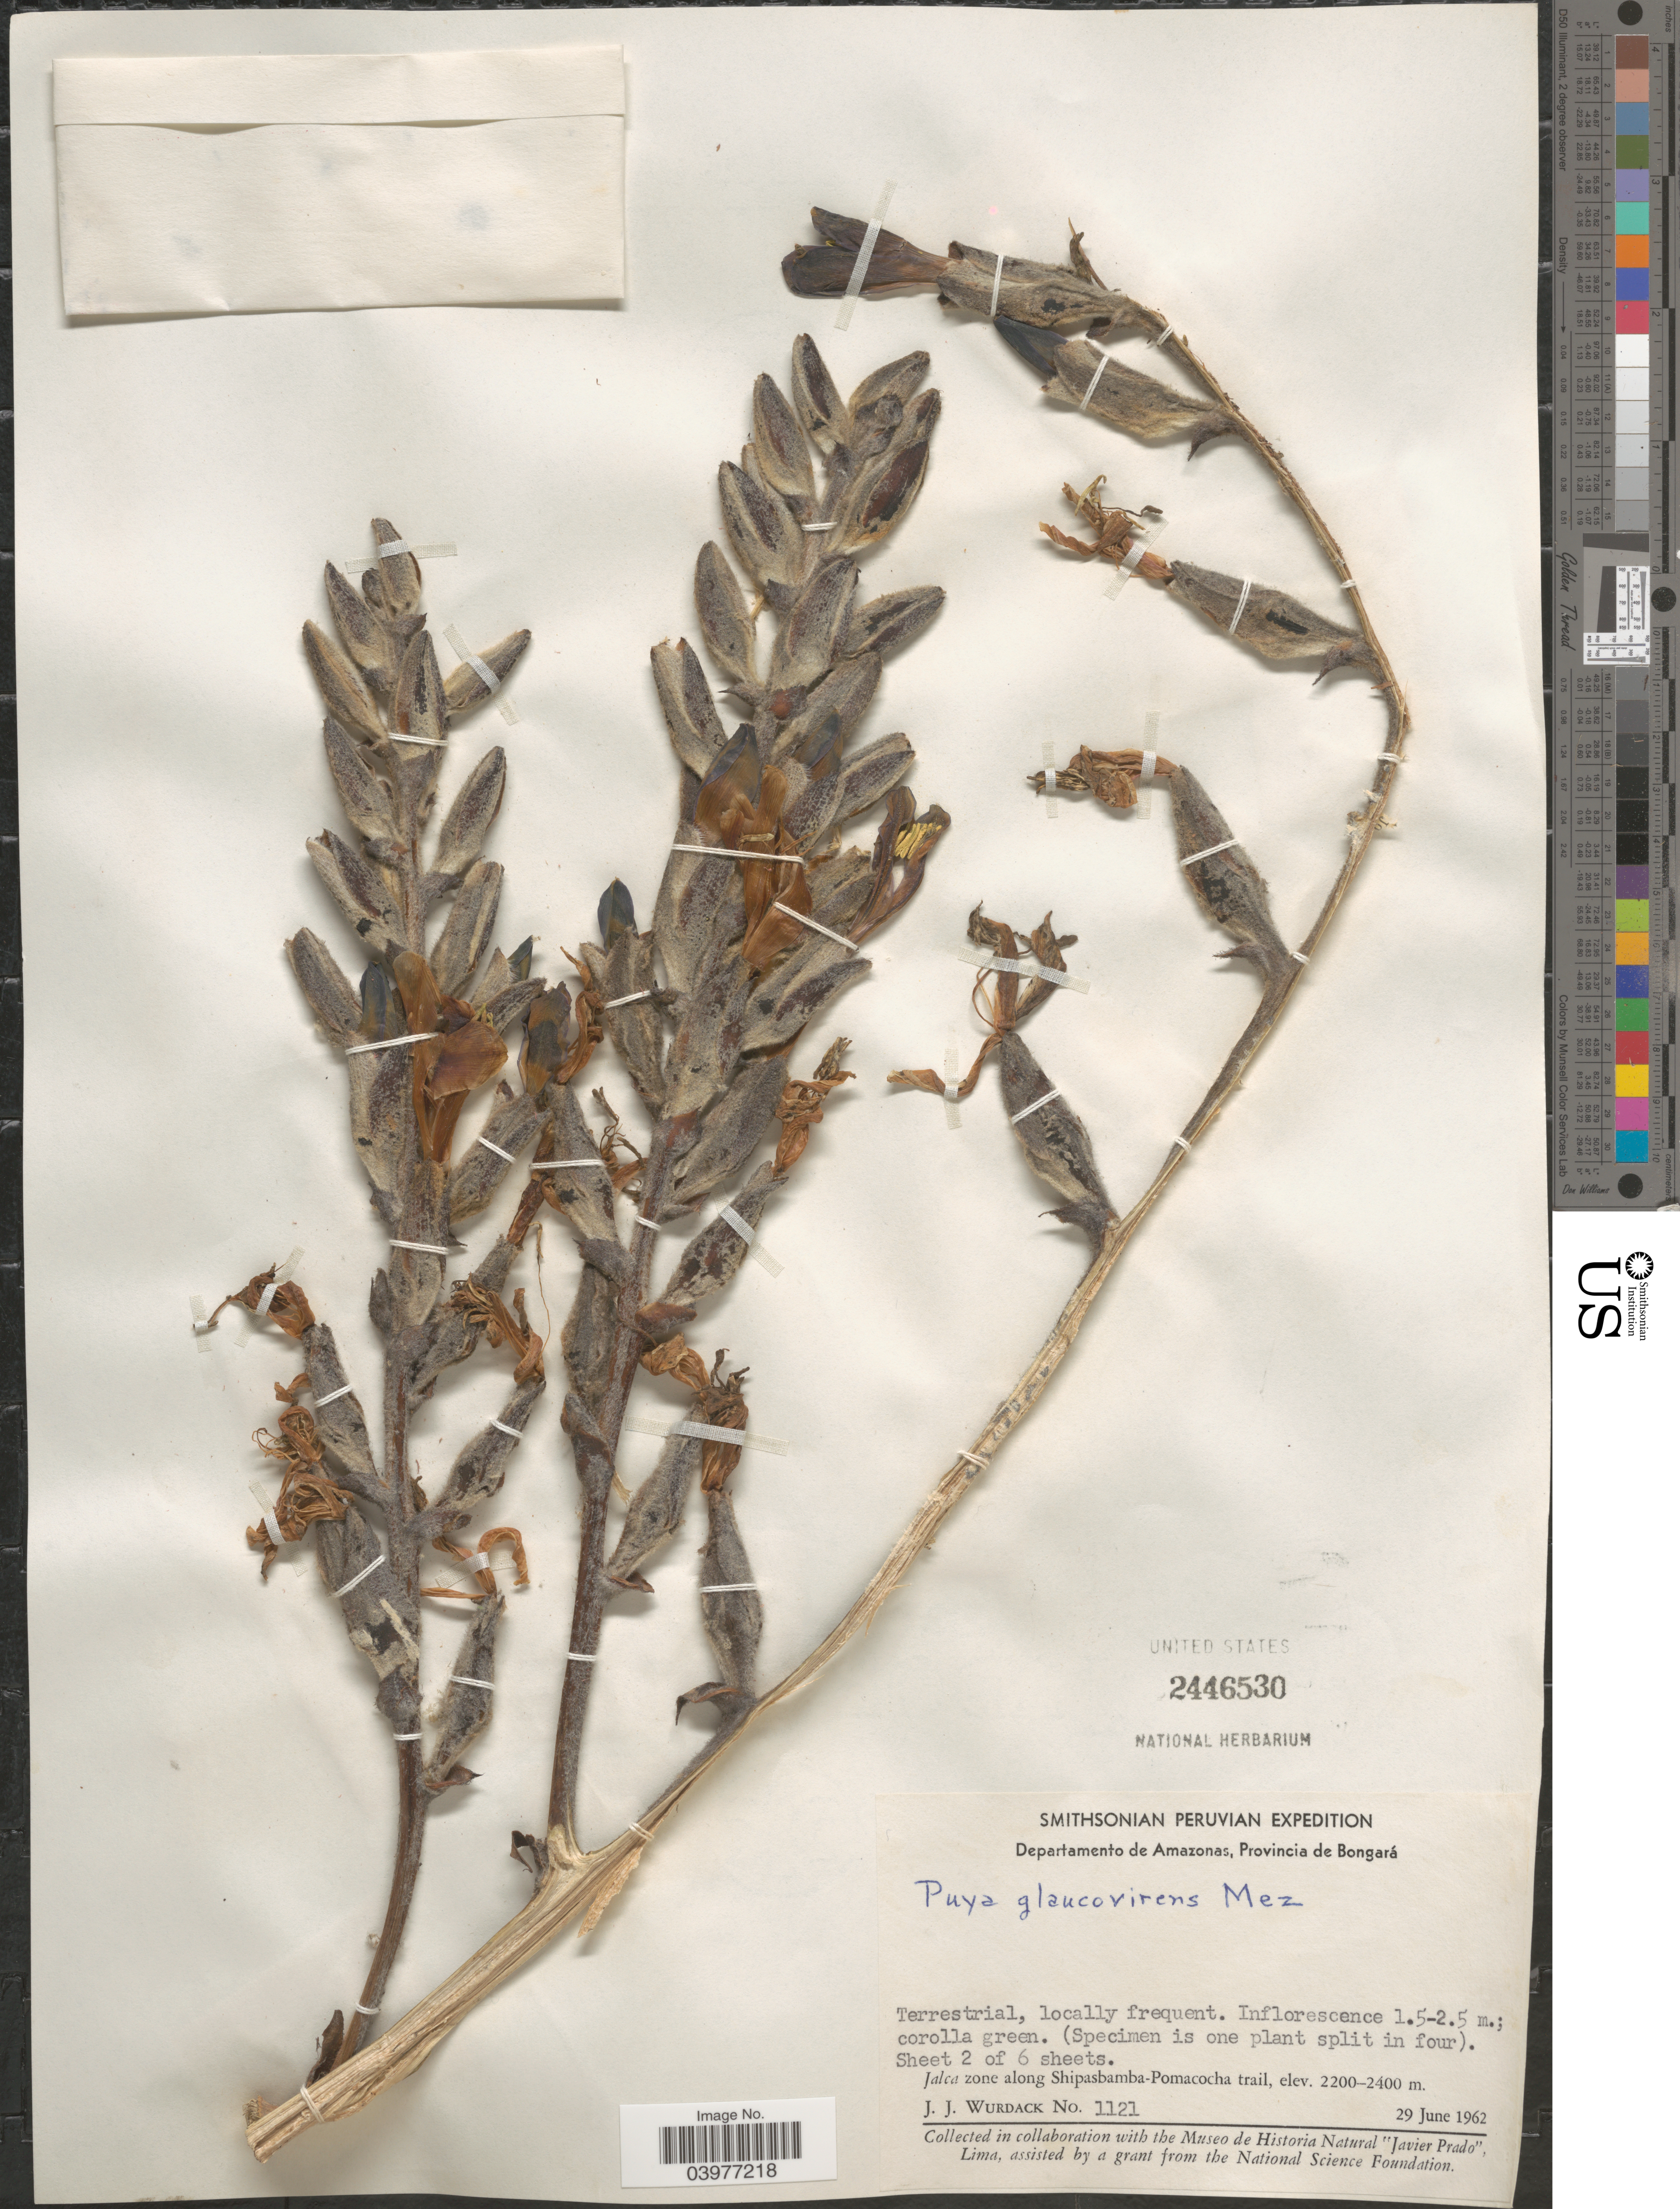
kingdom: Plantae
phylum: Tracheophyta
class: Liliopsida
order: Poales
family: Bromeliaceae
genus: Puya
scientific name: Puya glaucovirens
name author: Mez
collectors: J. J. Wurdack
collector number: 1121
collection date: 1962-06-29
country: Peru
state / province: Amazonas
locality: Departamento de Amazonas, Provincia de Bongará. Jalca zone along Shipasbamba-Pomacocha trail.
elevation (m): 2200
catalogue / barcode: US 2446530